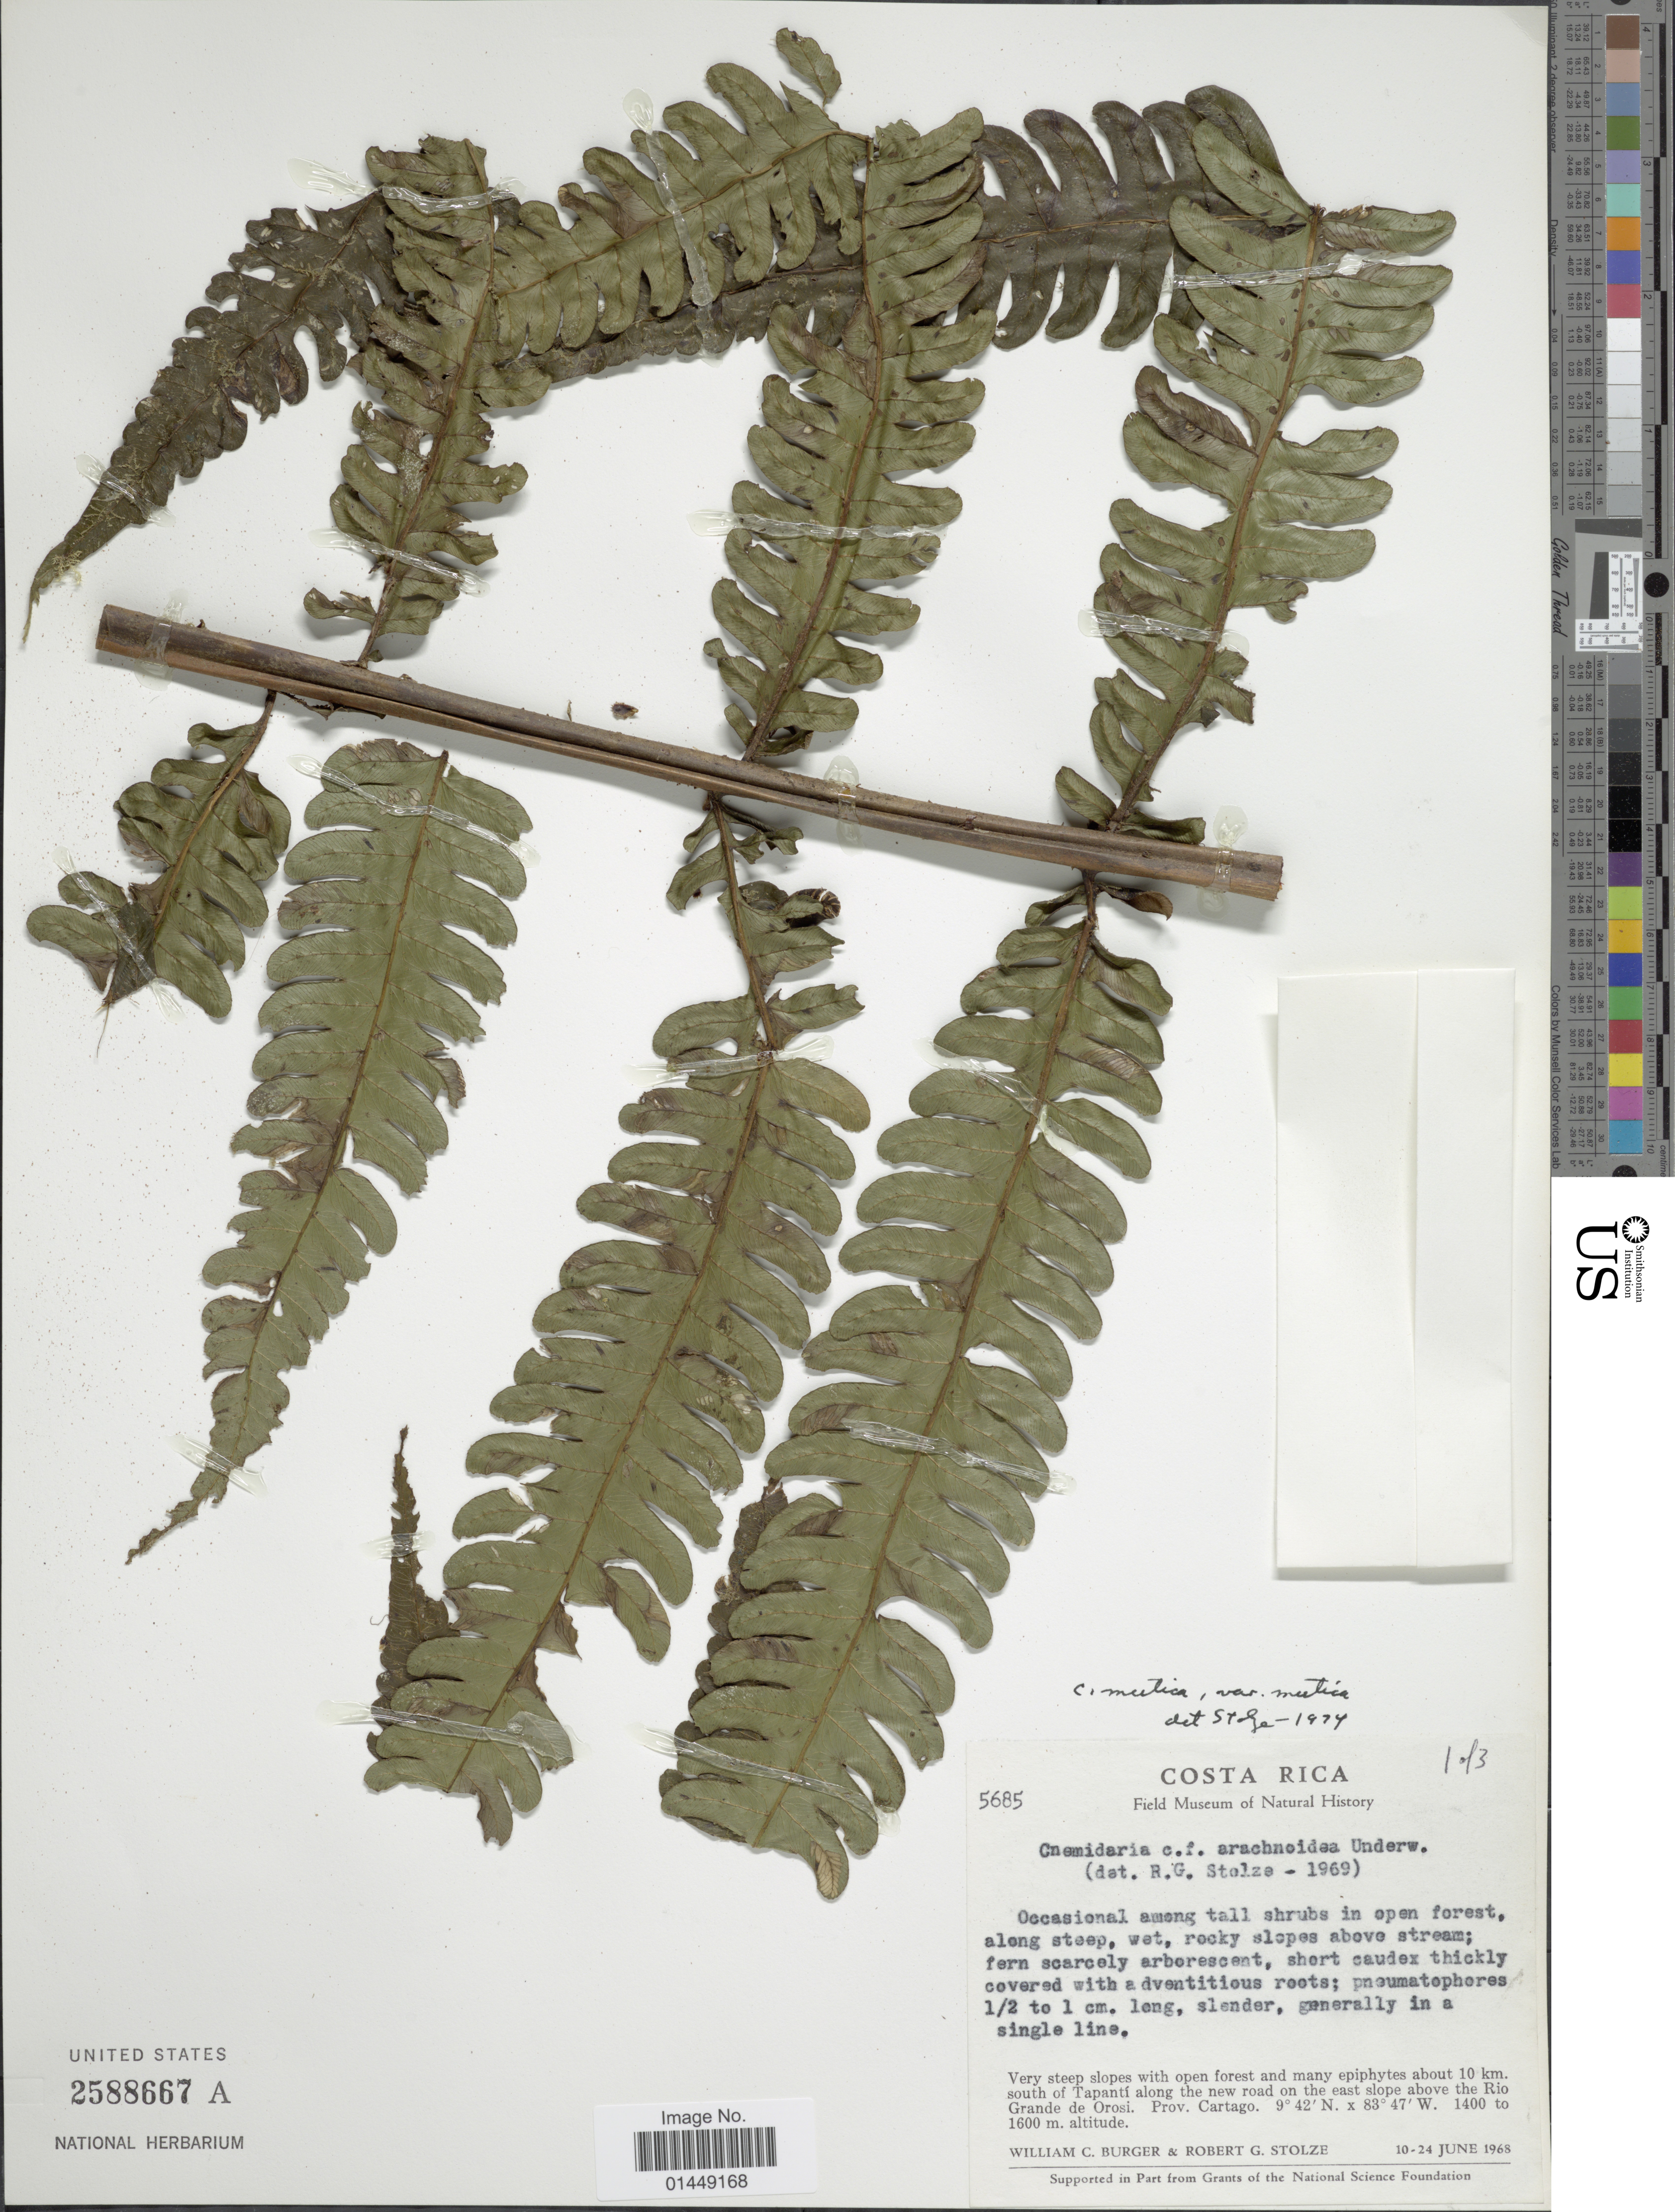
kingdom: Plantae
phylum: Tracheophyta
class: Polypodiopsida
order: Cyatheales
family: Cyatheaceae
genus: Cyathea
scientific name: Cyathea mutica var. mutica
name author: (Christ) Domin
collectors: W. Burger & R. G. Stolze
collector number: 5685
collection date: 1968-06-10/1968-06-24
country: Costa Rica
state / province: Cartago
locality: along the new road on the east slope above the Rio Grande de Orosi. Prov. Cartago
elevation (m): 1400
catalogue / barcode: US 2588667A